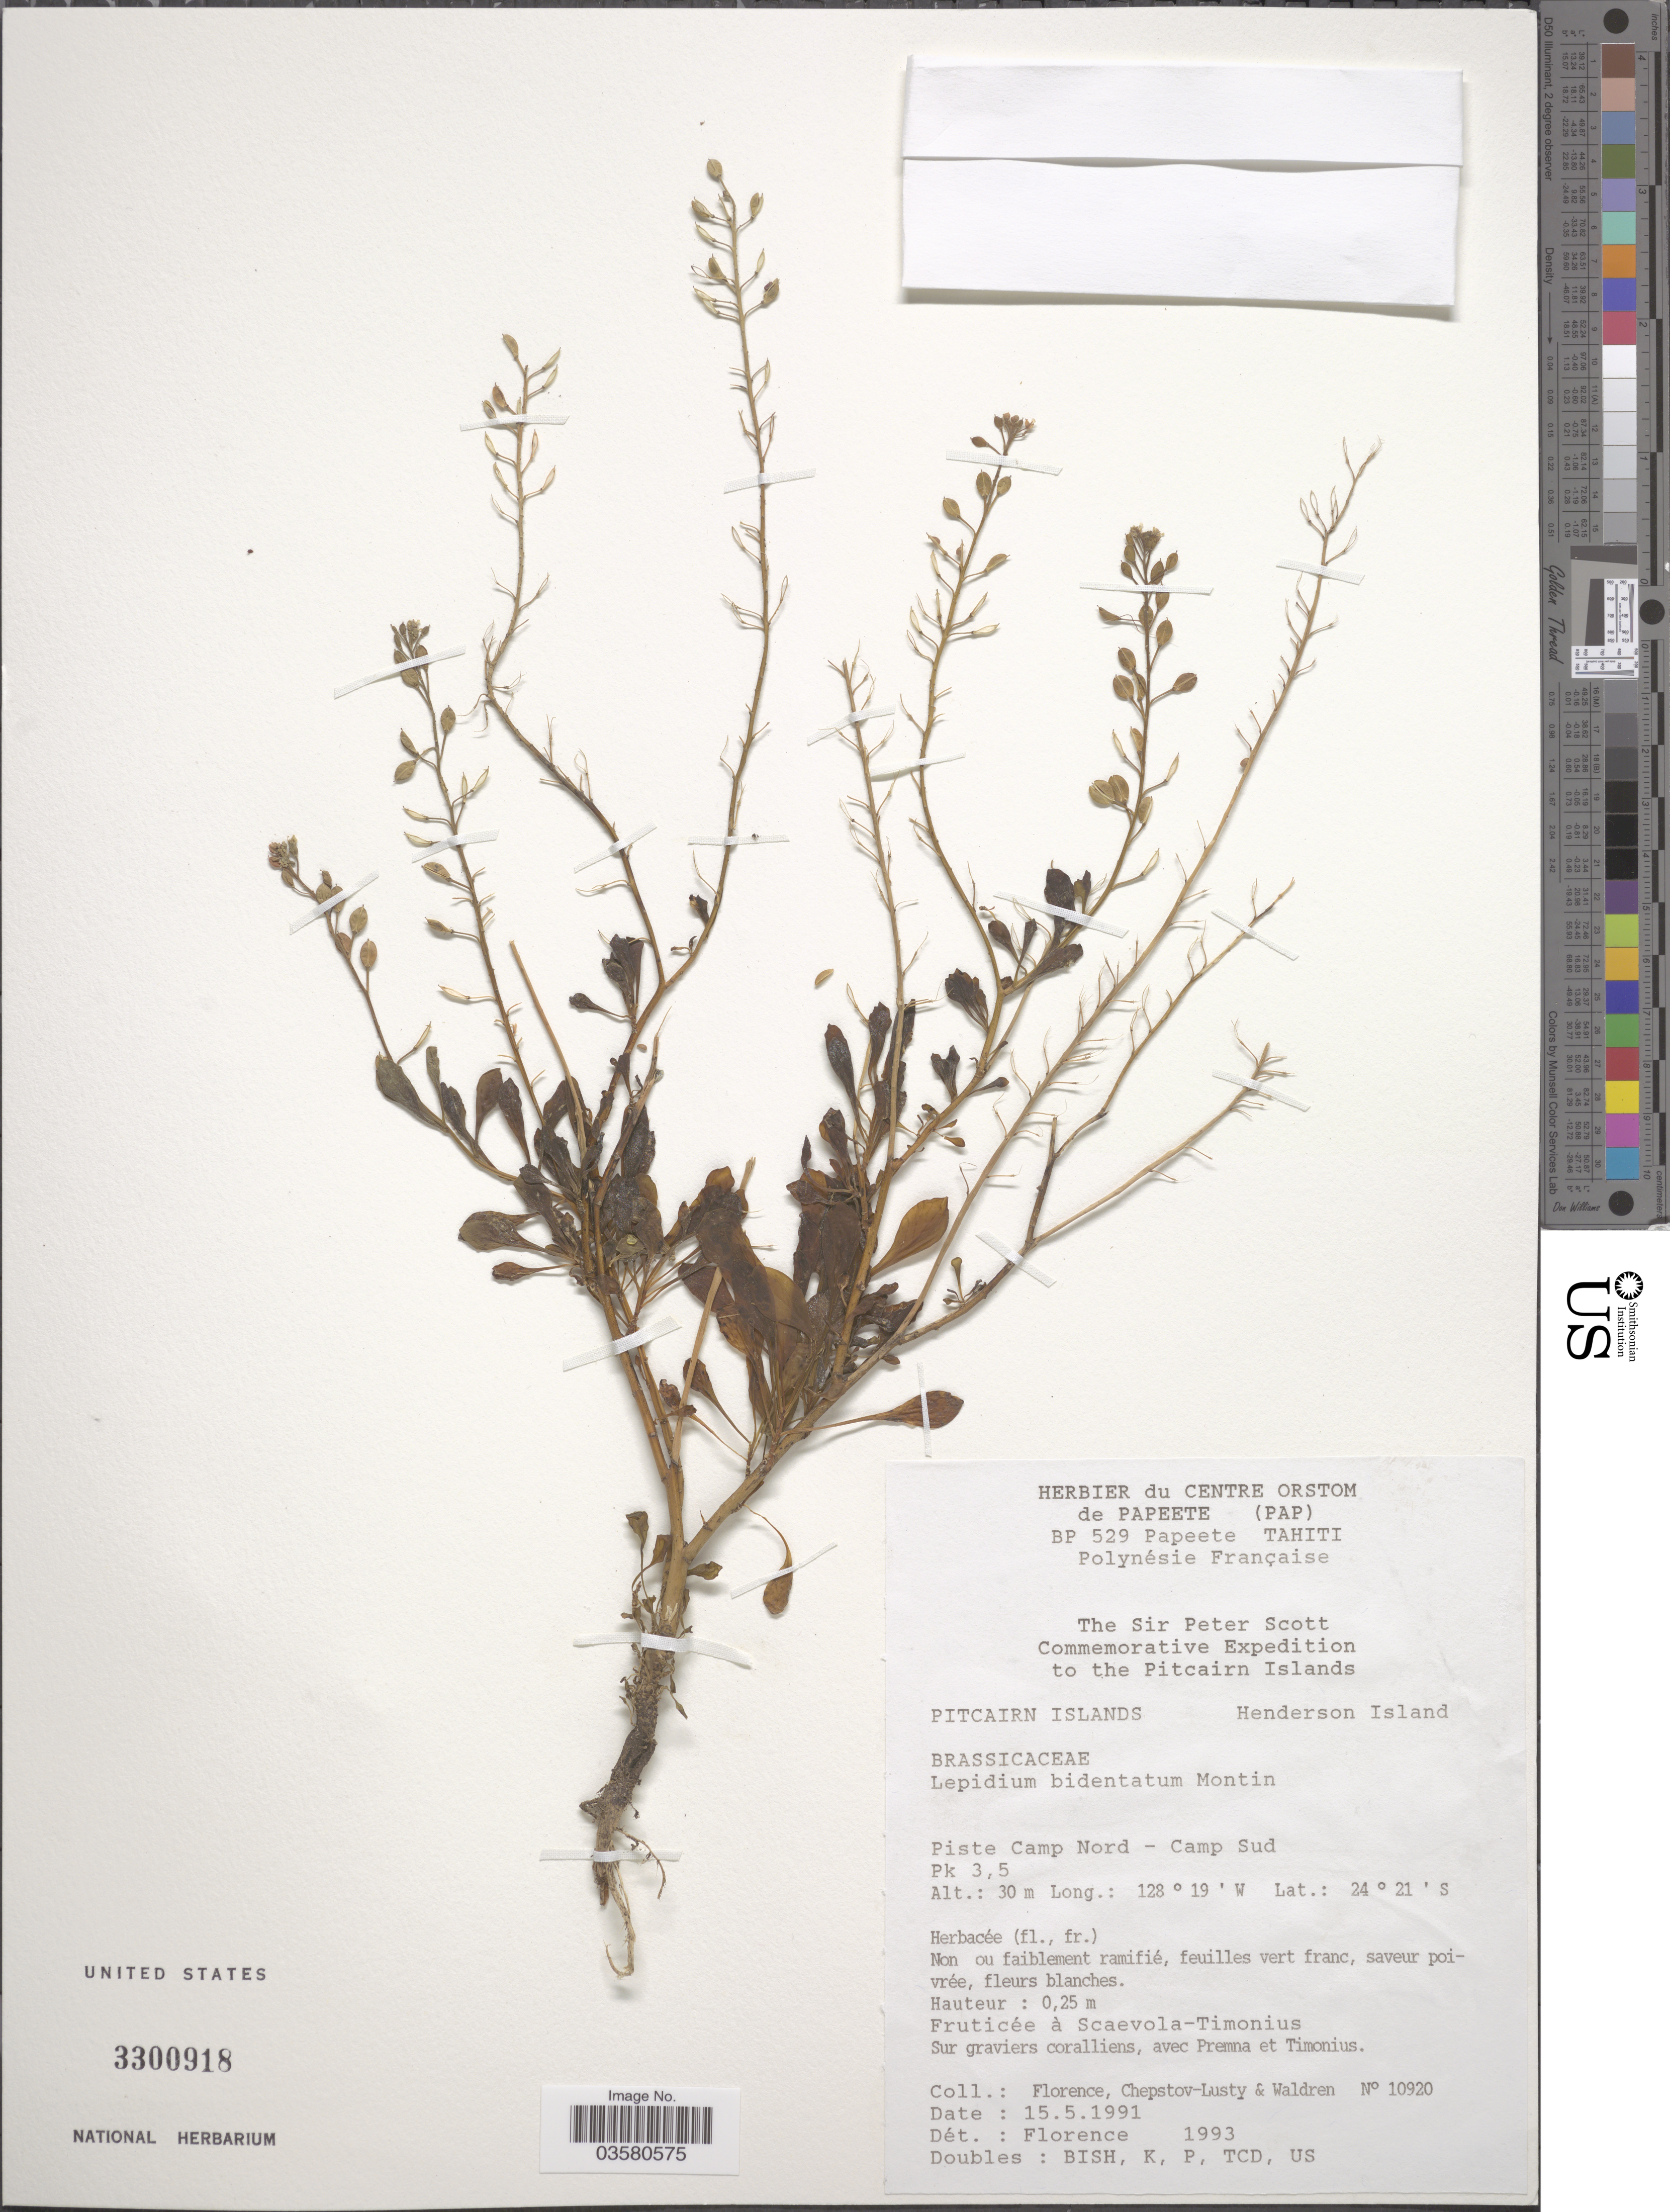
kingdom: Plantae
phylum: Tracheophyta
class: Magnoliopsida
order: Brassicales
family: Brassicaceae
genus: Lepidium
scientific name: Lepidium bidentatum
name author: Montin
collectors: -. Florence, -. Chepstov-lusty & Waldren, --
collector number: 10920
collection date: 1991-05-15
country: Pitcairn Islands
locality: Henderson Island. Piste Camp Nord - Camp Sud. Pk 3,5.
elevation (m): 30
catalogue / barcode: US 3300918